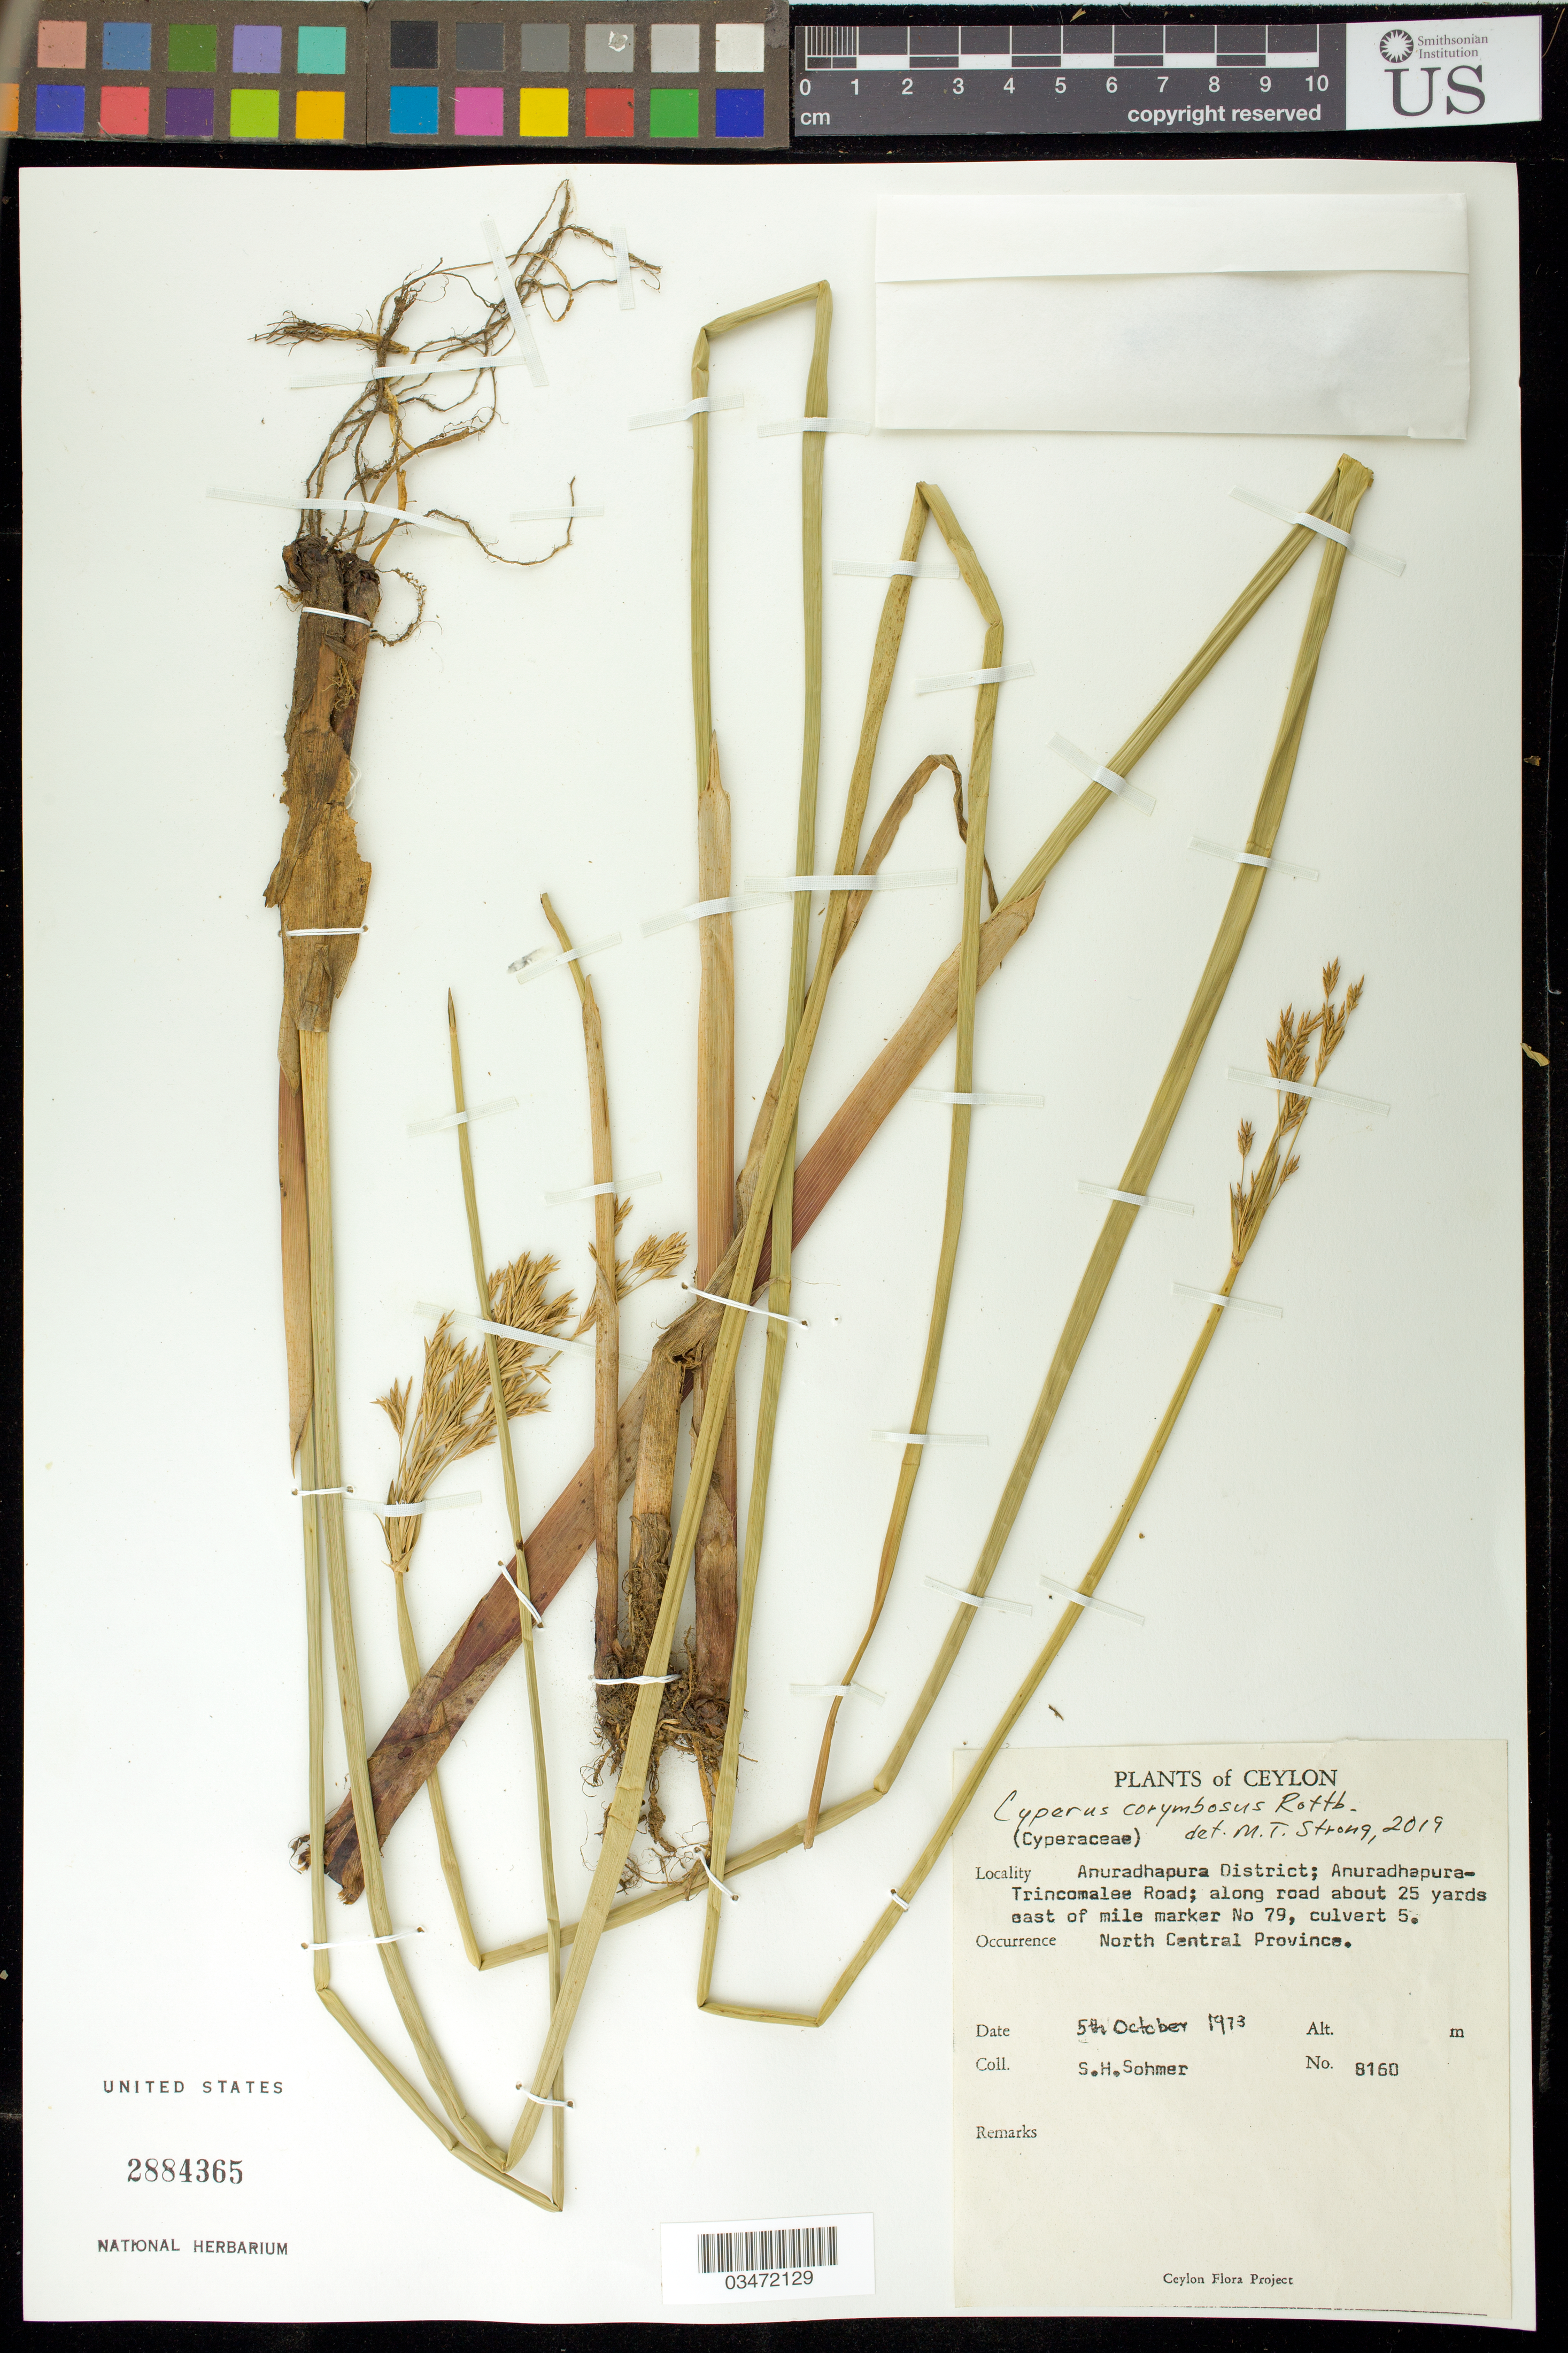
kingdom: Plantae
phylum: Tracheophyta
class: Liliopsida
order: Poales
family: Cyperaceae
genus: Cyperus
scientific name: Cyperus corymbosus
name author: Rottb.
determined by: Strong, M. T., (US), Smithsonian Institution - National Museum of Natural History (UNITED STATES)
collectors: S. H. Sohmer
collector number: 8160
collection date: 1973-10-05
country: Sri Lanka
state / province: North Central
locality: Anuradhapura District; Anuradhapura-Trincomales Road; along road about 25 yards E of mile marker No. 79, culvert 5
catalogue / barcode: US 2884365